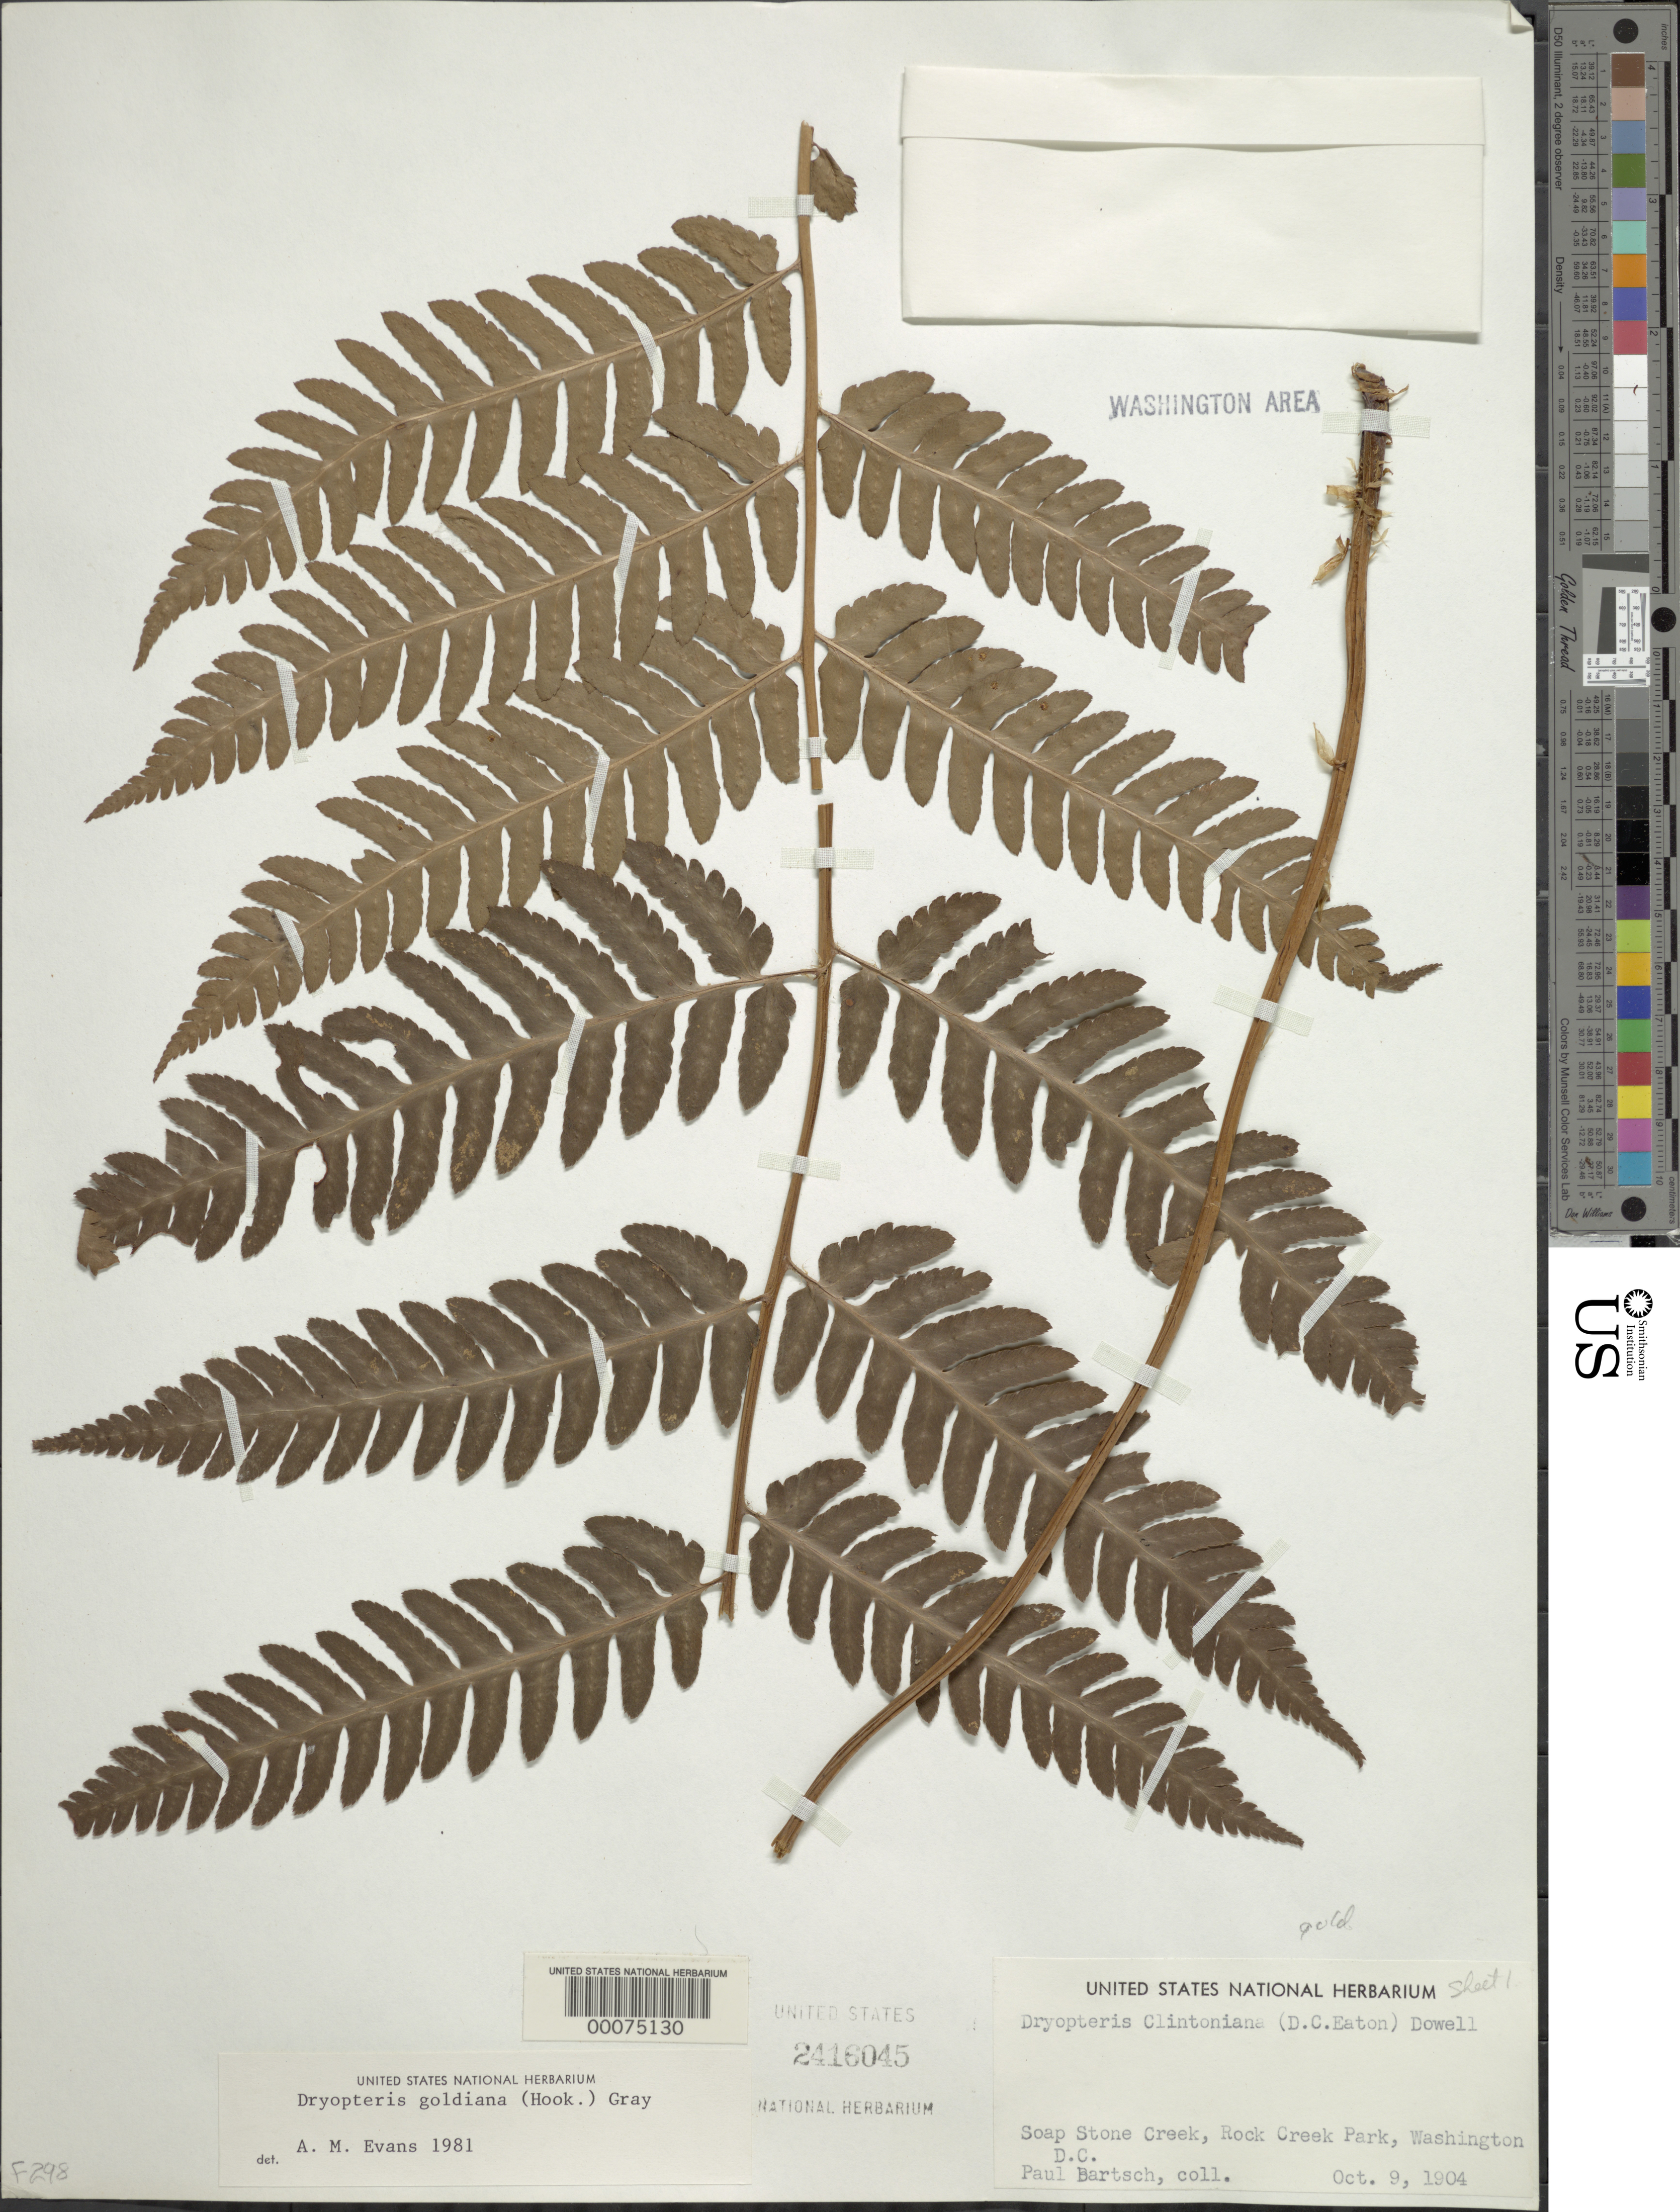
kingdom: Plantae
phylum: Tracheophyta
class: Polypodiopsida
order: Polypodiales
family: Dryopteridaceae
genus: Dryopteris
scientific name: Dryopteris goldiana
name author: (Hook. ex Goldie) A. Gray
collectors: P. Bartsch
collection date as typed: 09 Oct 1904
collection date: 1904-10-09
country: United States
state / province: District of Columbia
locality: Soapstone Creek Rock Creek Park and Vicinity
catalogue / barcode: US 2416045